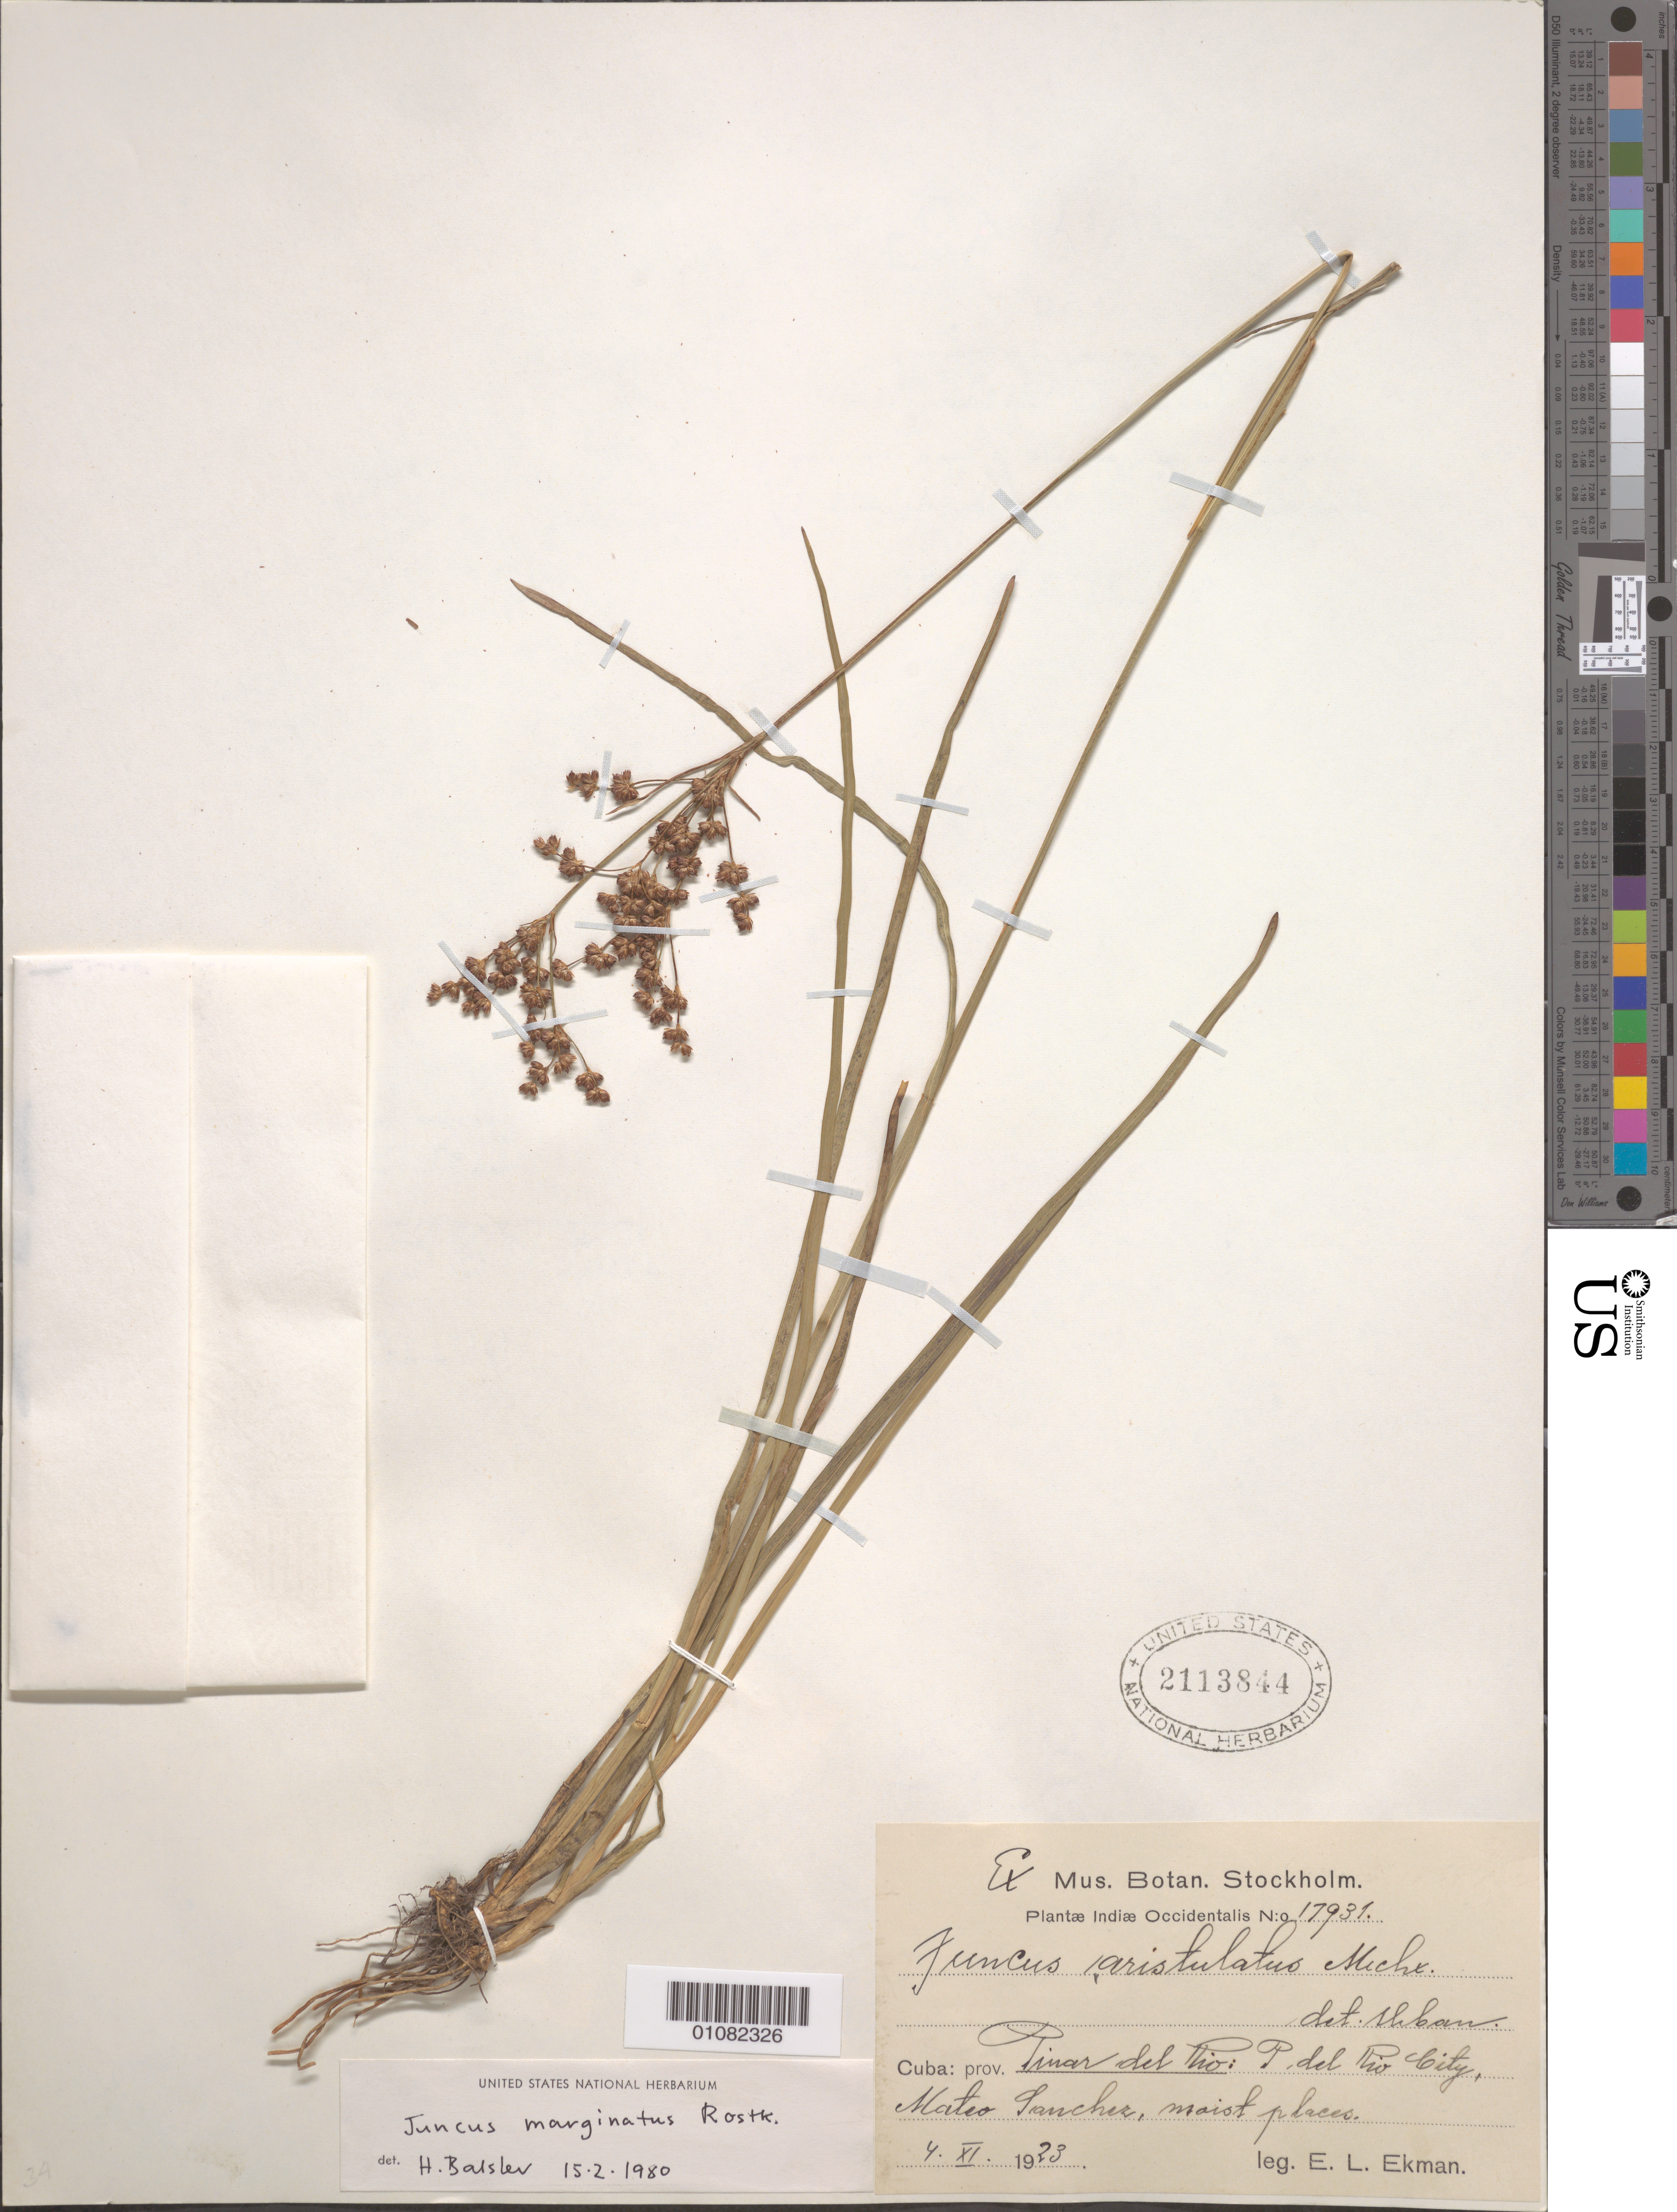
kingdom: Plantae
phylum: Tracheophyta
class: Liliopsida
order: Poales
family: Juncaceae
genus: Juncus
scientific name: Juncus marginatus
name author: Rostk.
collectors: E. L. Ekman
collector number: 17931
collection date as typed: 04 Nov 1923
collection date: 1923-11-04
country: Cuba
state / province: Pinar del Rio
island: Cuba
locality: P del Rio City, Mateo Sanchez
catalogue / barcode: US 2113844